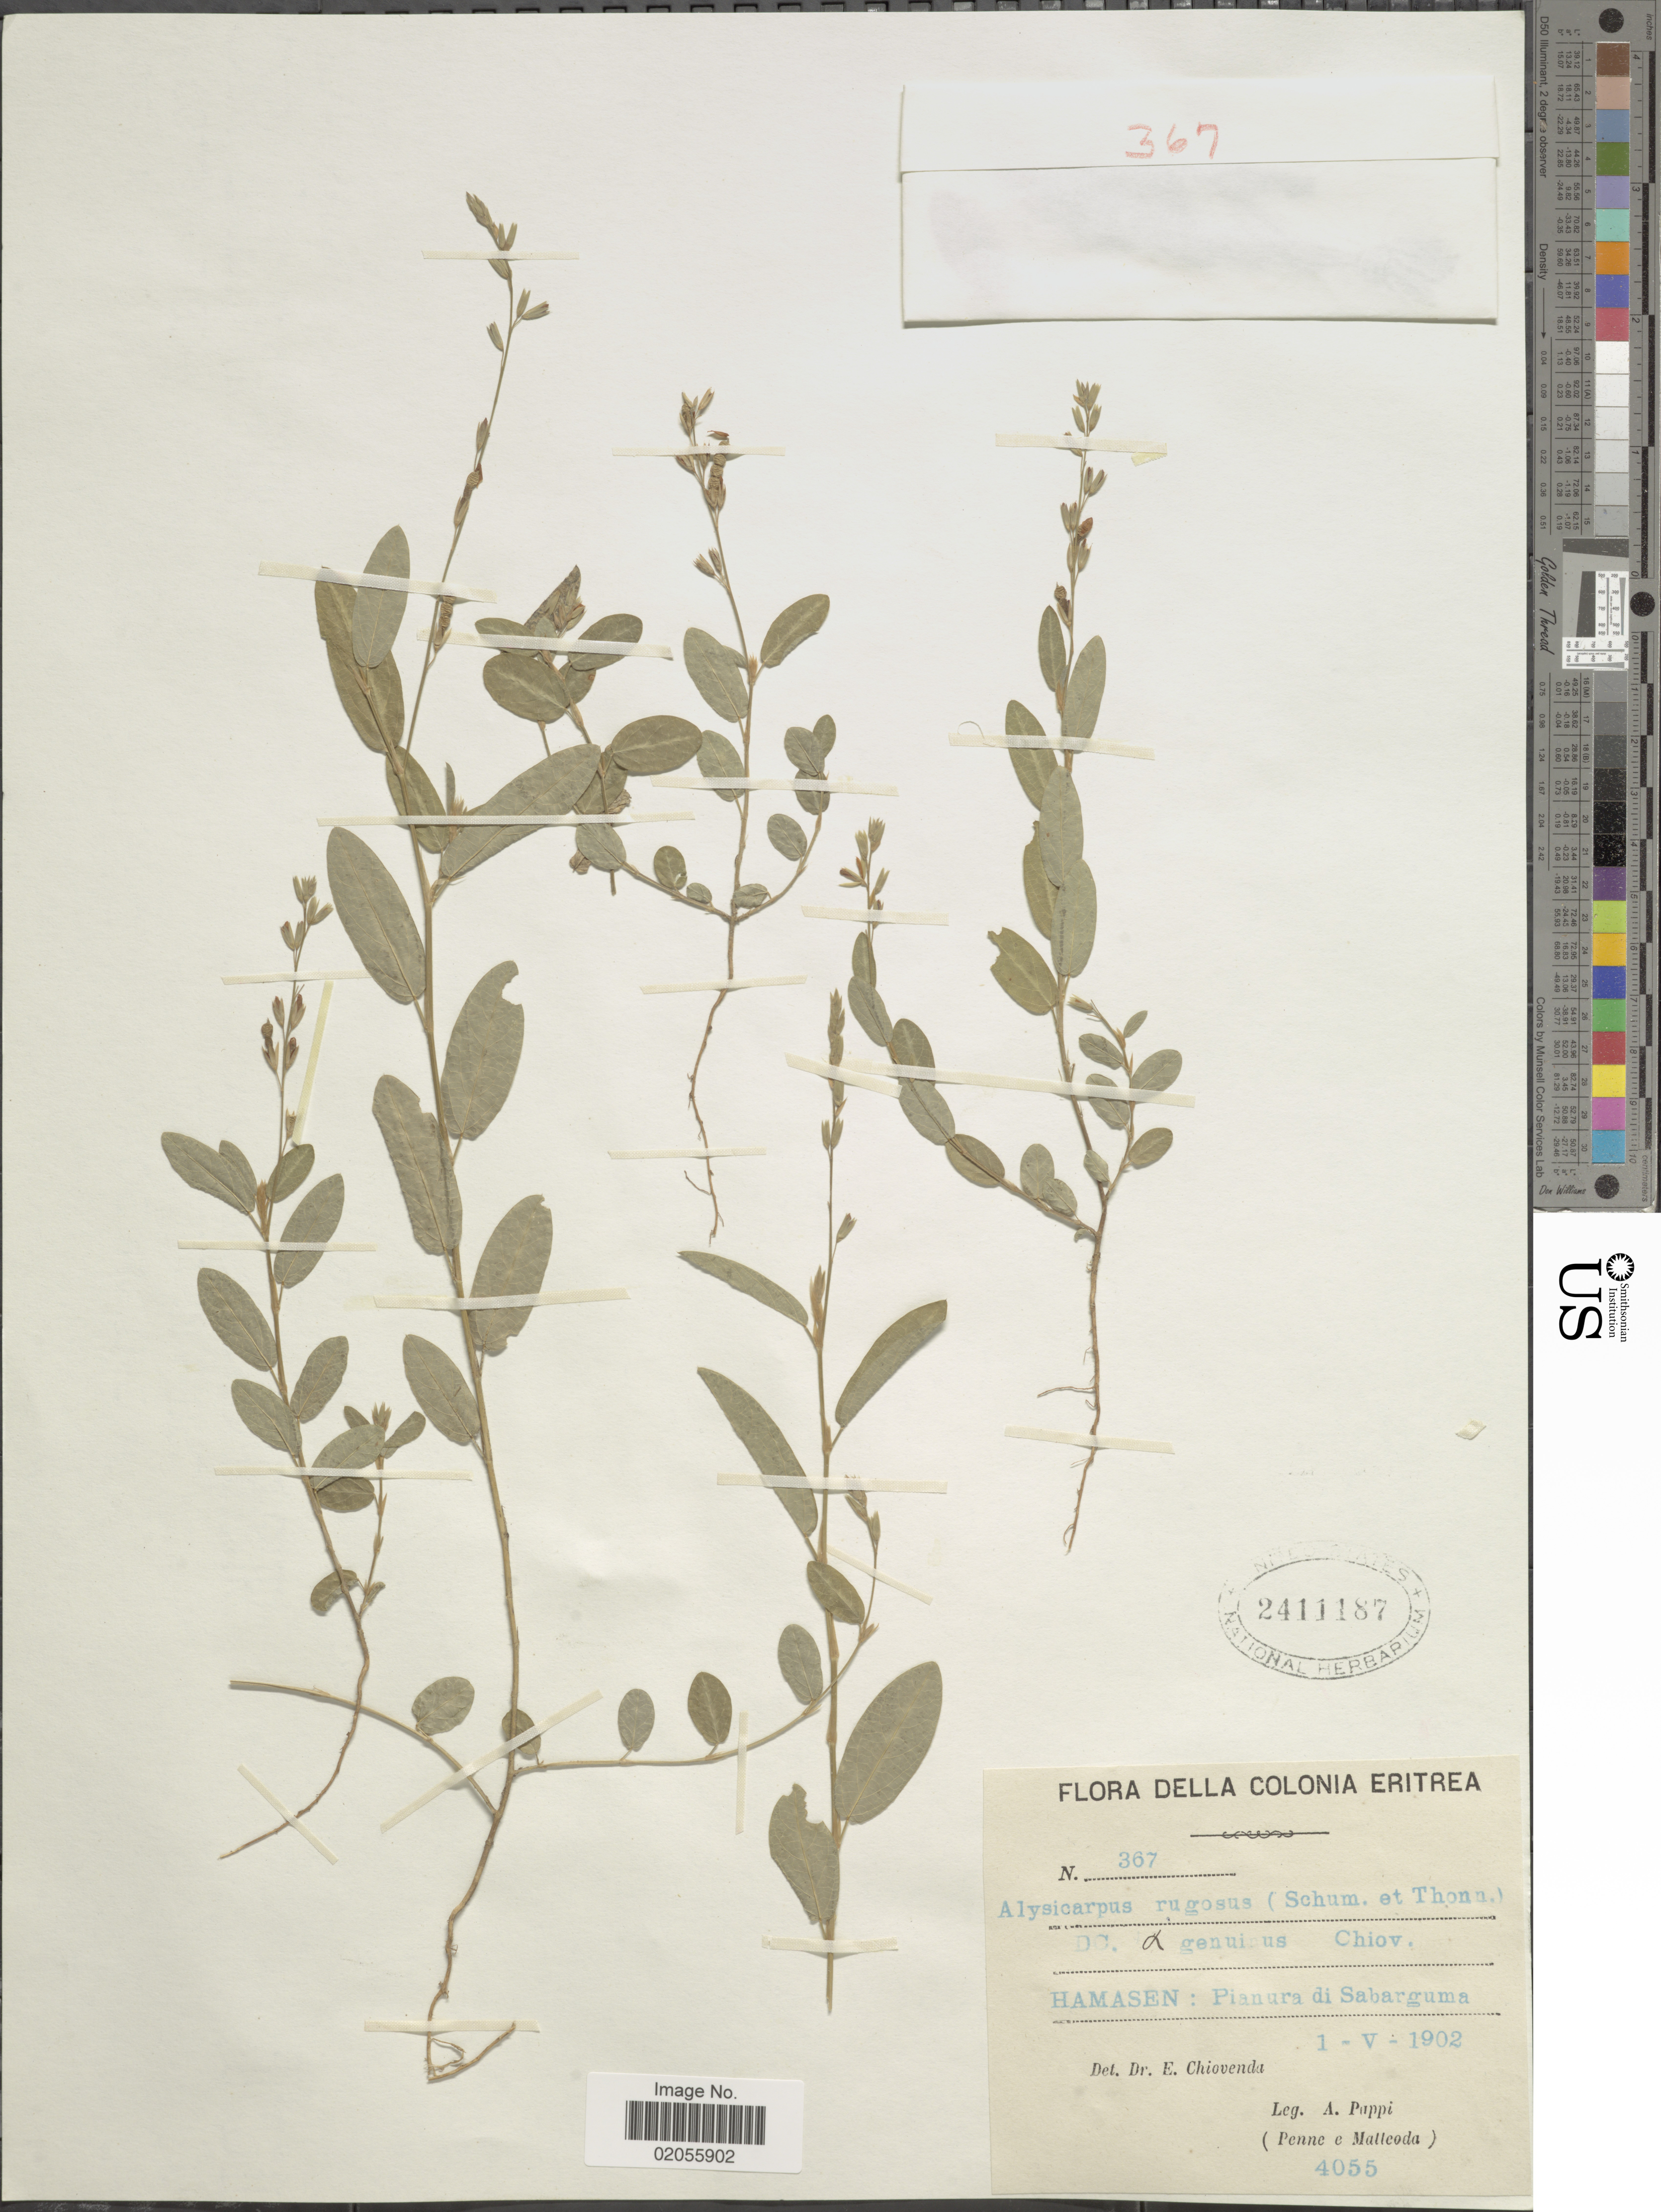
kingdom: Plantae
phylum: Tracheophyta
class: Magnoliopsida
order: Fabales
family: Fabaceae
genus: Alysicarpus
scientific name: Alysicarpus rugosus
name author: (Willd.) DC.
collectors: A. Pappi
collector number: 367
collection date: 1902-05-01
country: Eritrea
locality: Hamasen: Pianura di Sabarguma, Della Colonia Eritrea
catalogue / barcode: US 2411187